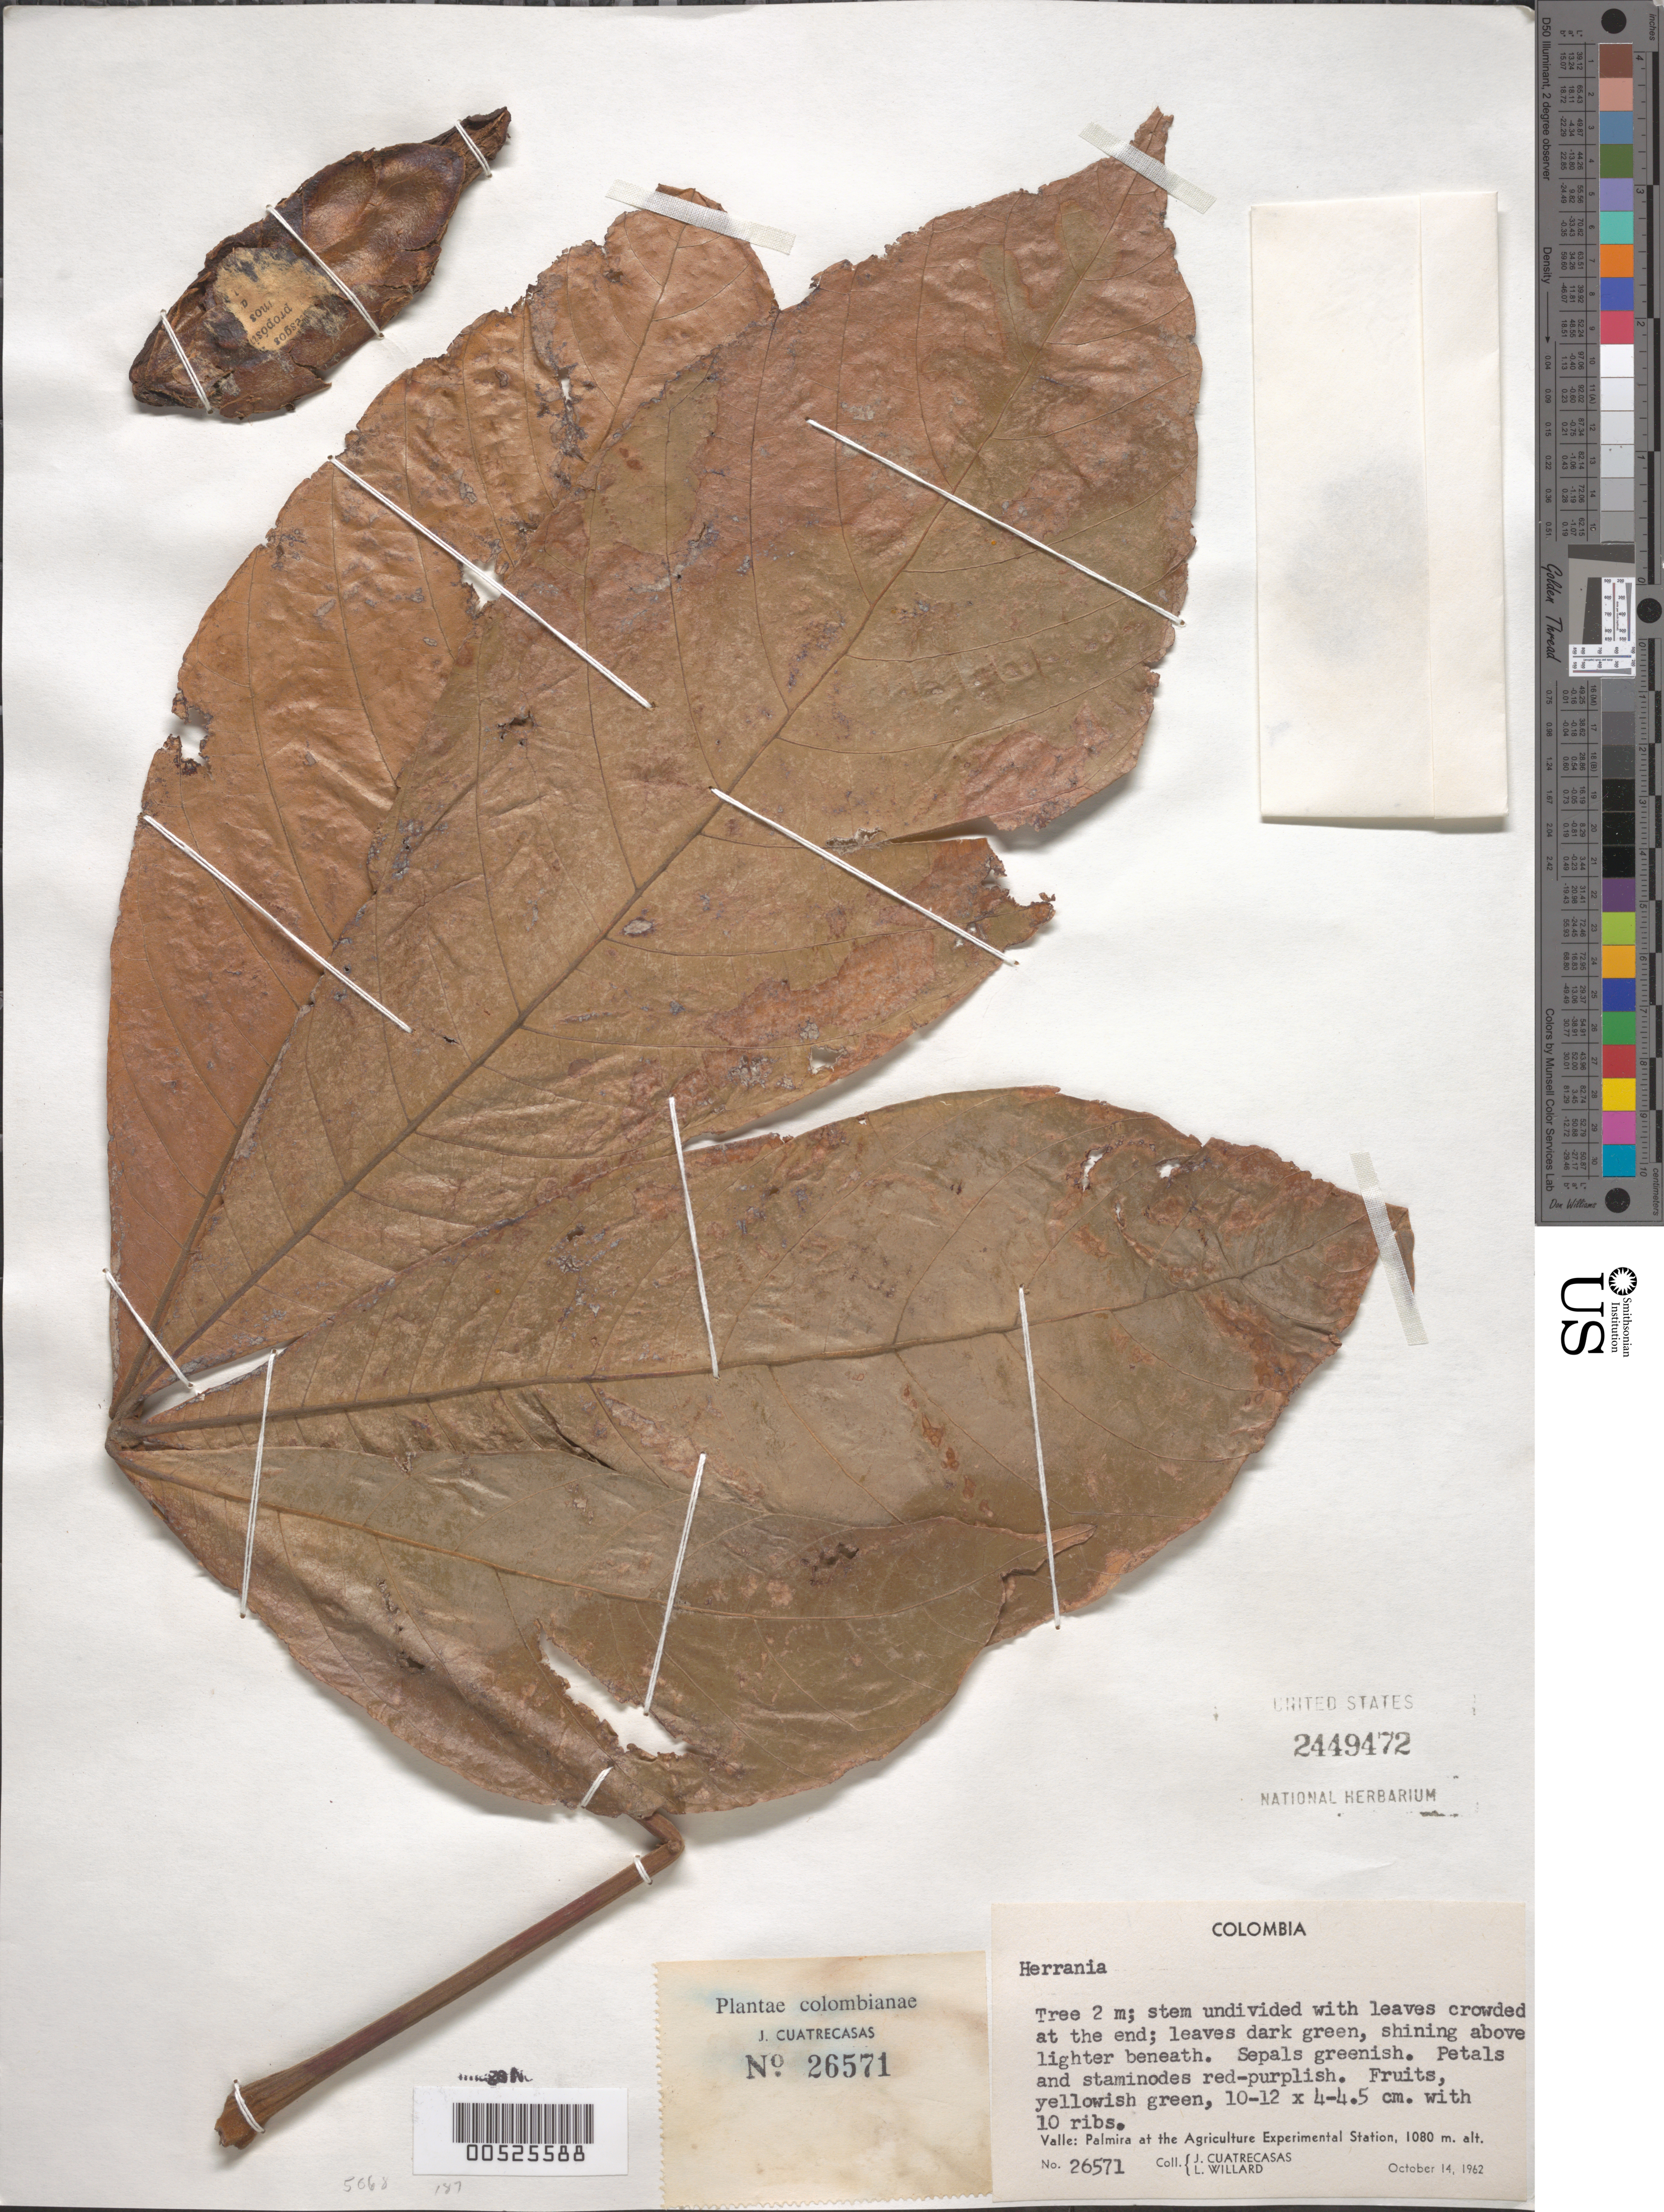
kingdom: Plantae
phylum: Tracheophyta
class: Magnoliopsida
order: Malvales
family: Malvaceae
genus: Herrania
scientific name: Herrania sp.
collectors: J. Cuatrecasas & L. Willard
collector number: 26571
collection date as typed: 14 Oct 1962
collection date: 1962-10-14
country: Colombia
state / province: Valle del Cauca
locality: Palmira at the Agriculture Experimental Station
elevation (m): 1080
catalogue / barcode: US 2449472